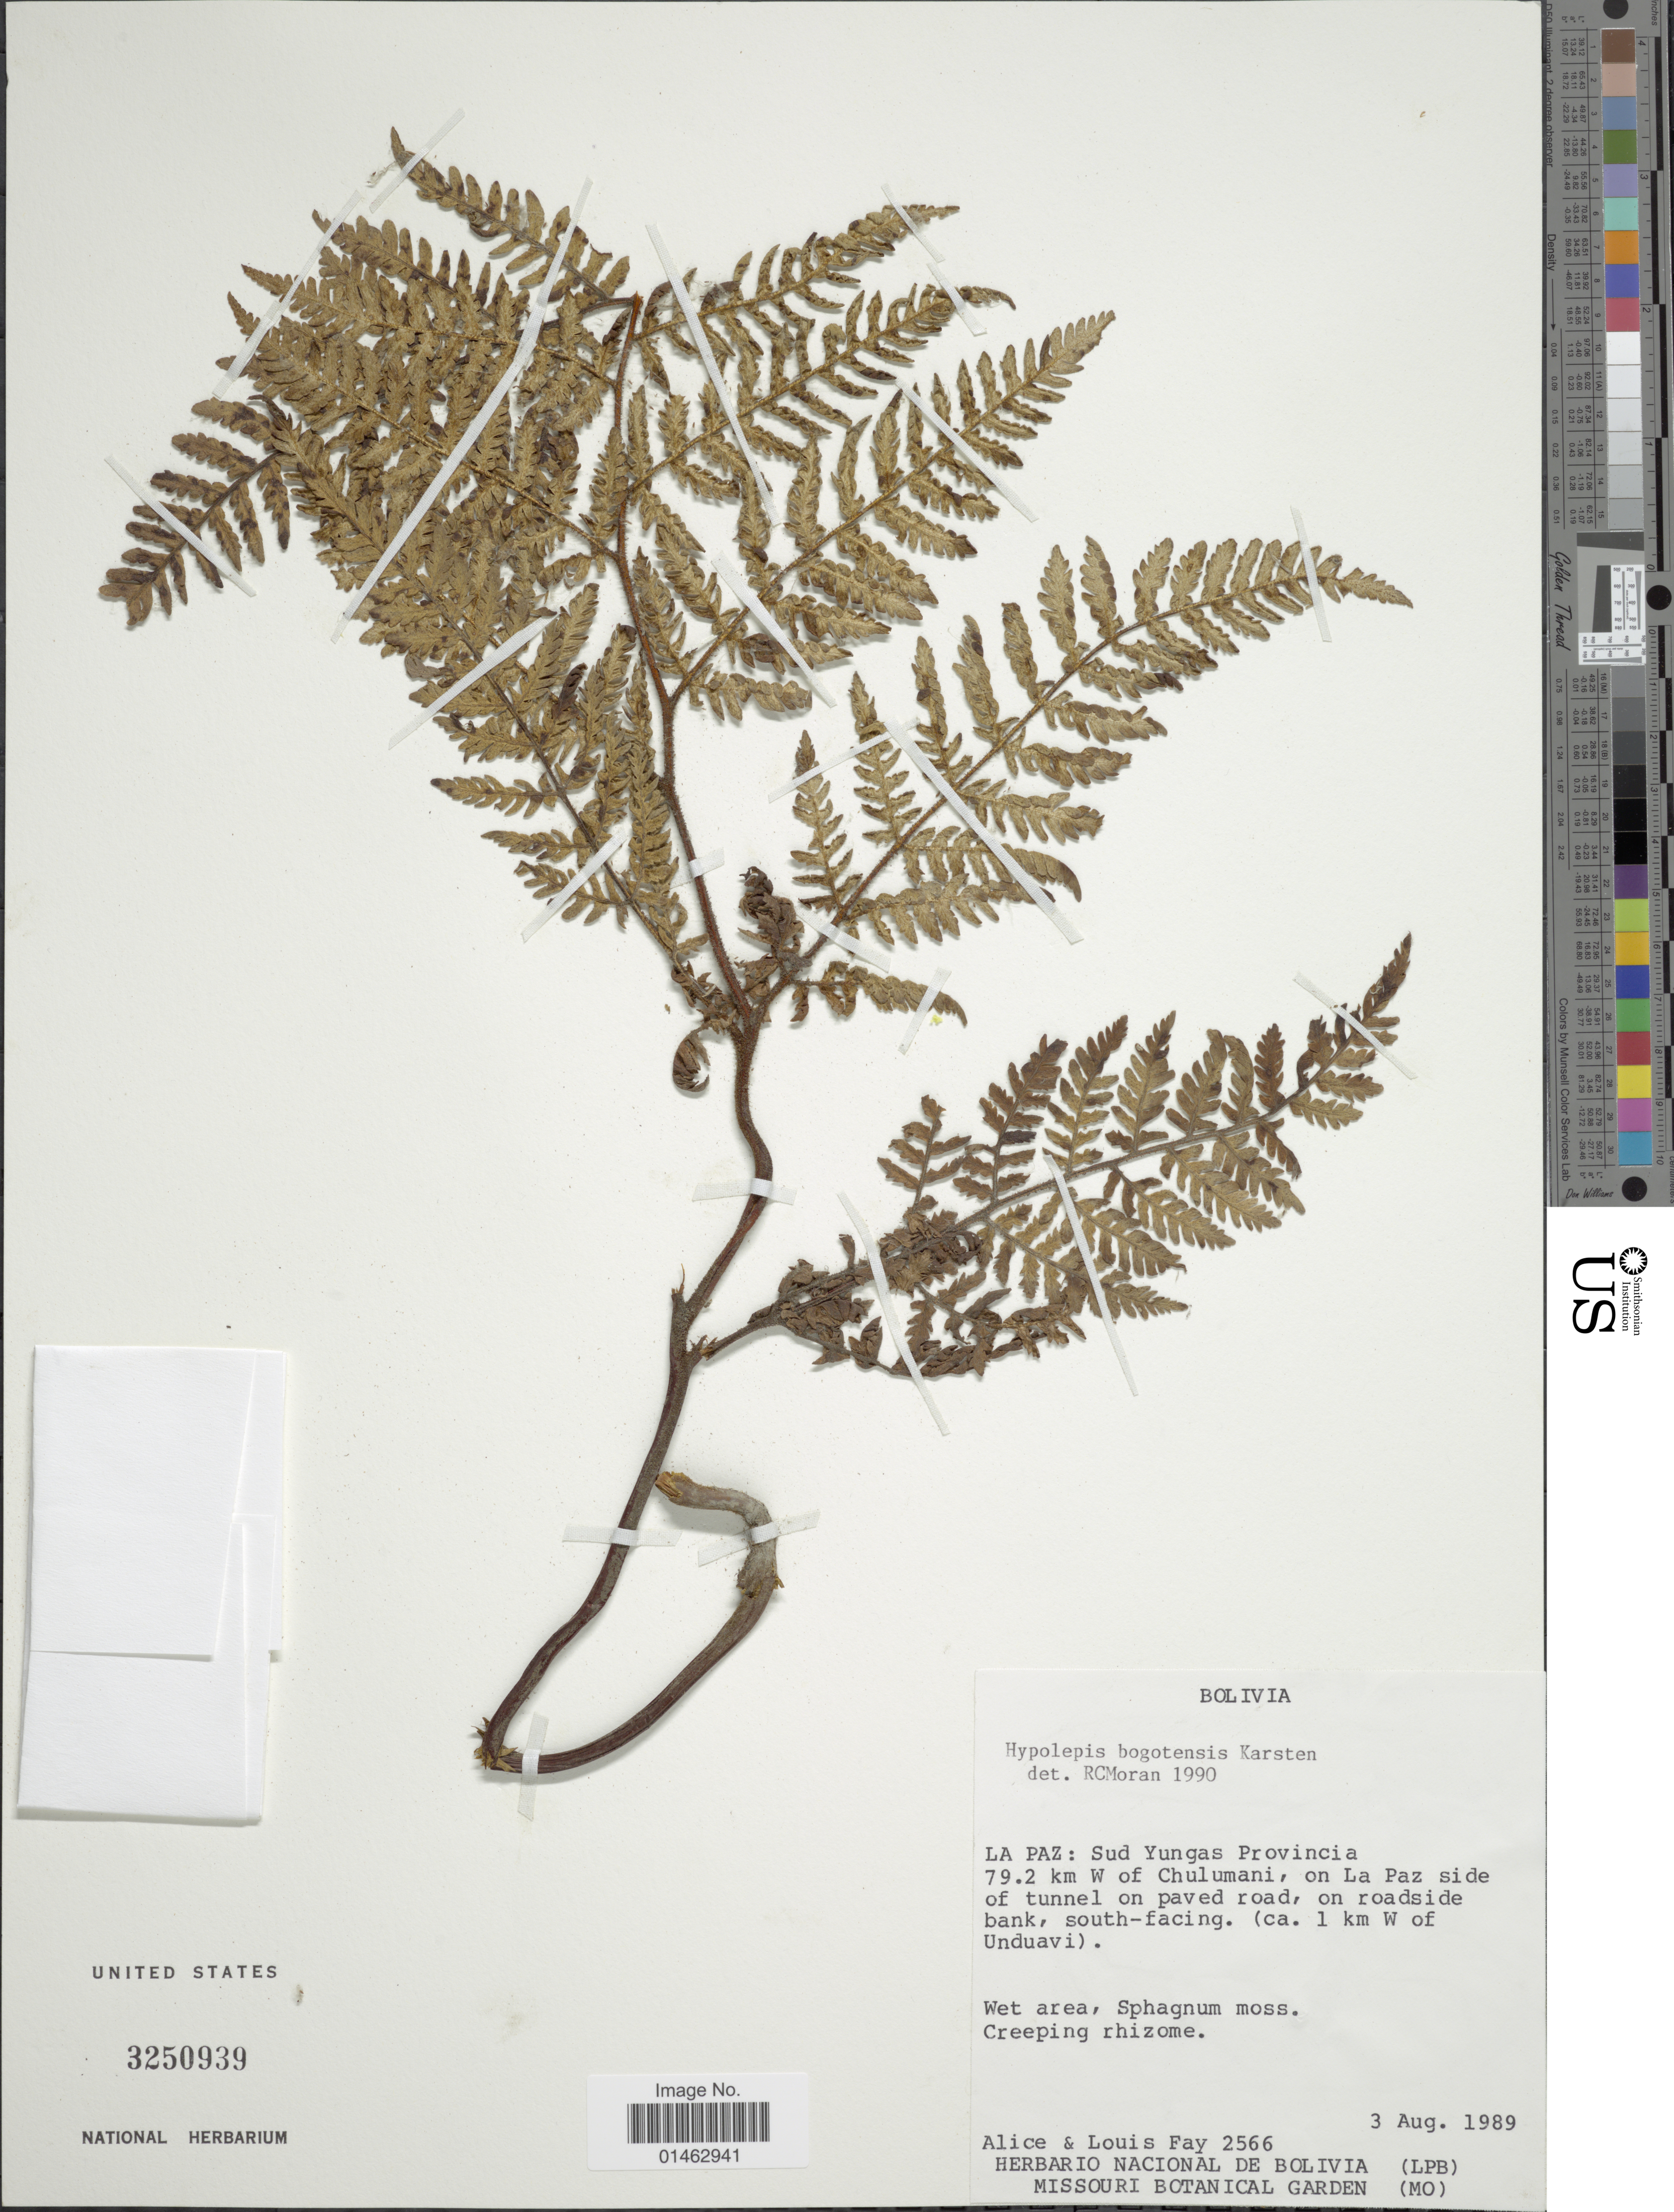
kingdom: Plantae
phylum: Tracheophyta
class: Polypodiopsida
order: Polypodiales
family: Dennstaedtiaceae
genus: Hypolepis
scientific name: Hypolepis bogotensis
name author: H. Karst.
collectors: A. Fay & L. Fay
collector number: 2566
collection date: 1989-08-03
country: Bolivia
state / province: La Paz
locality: Sud Yungas Provincia 79.2 km W of Chulumani, on La Paz side of tunnel on paved road, on roadside bank, south facing. (ca. 1 km W of Unduavo)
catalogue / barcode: US 3250939